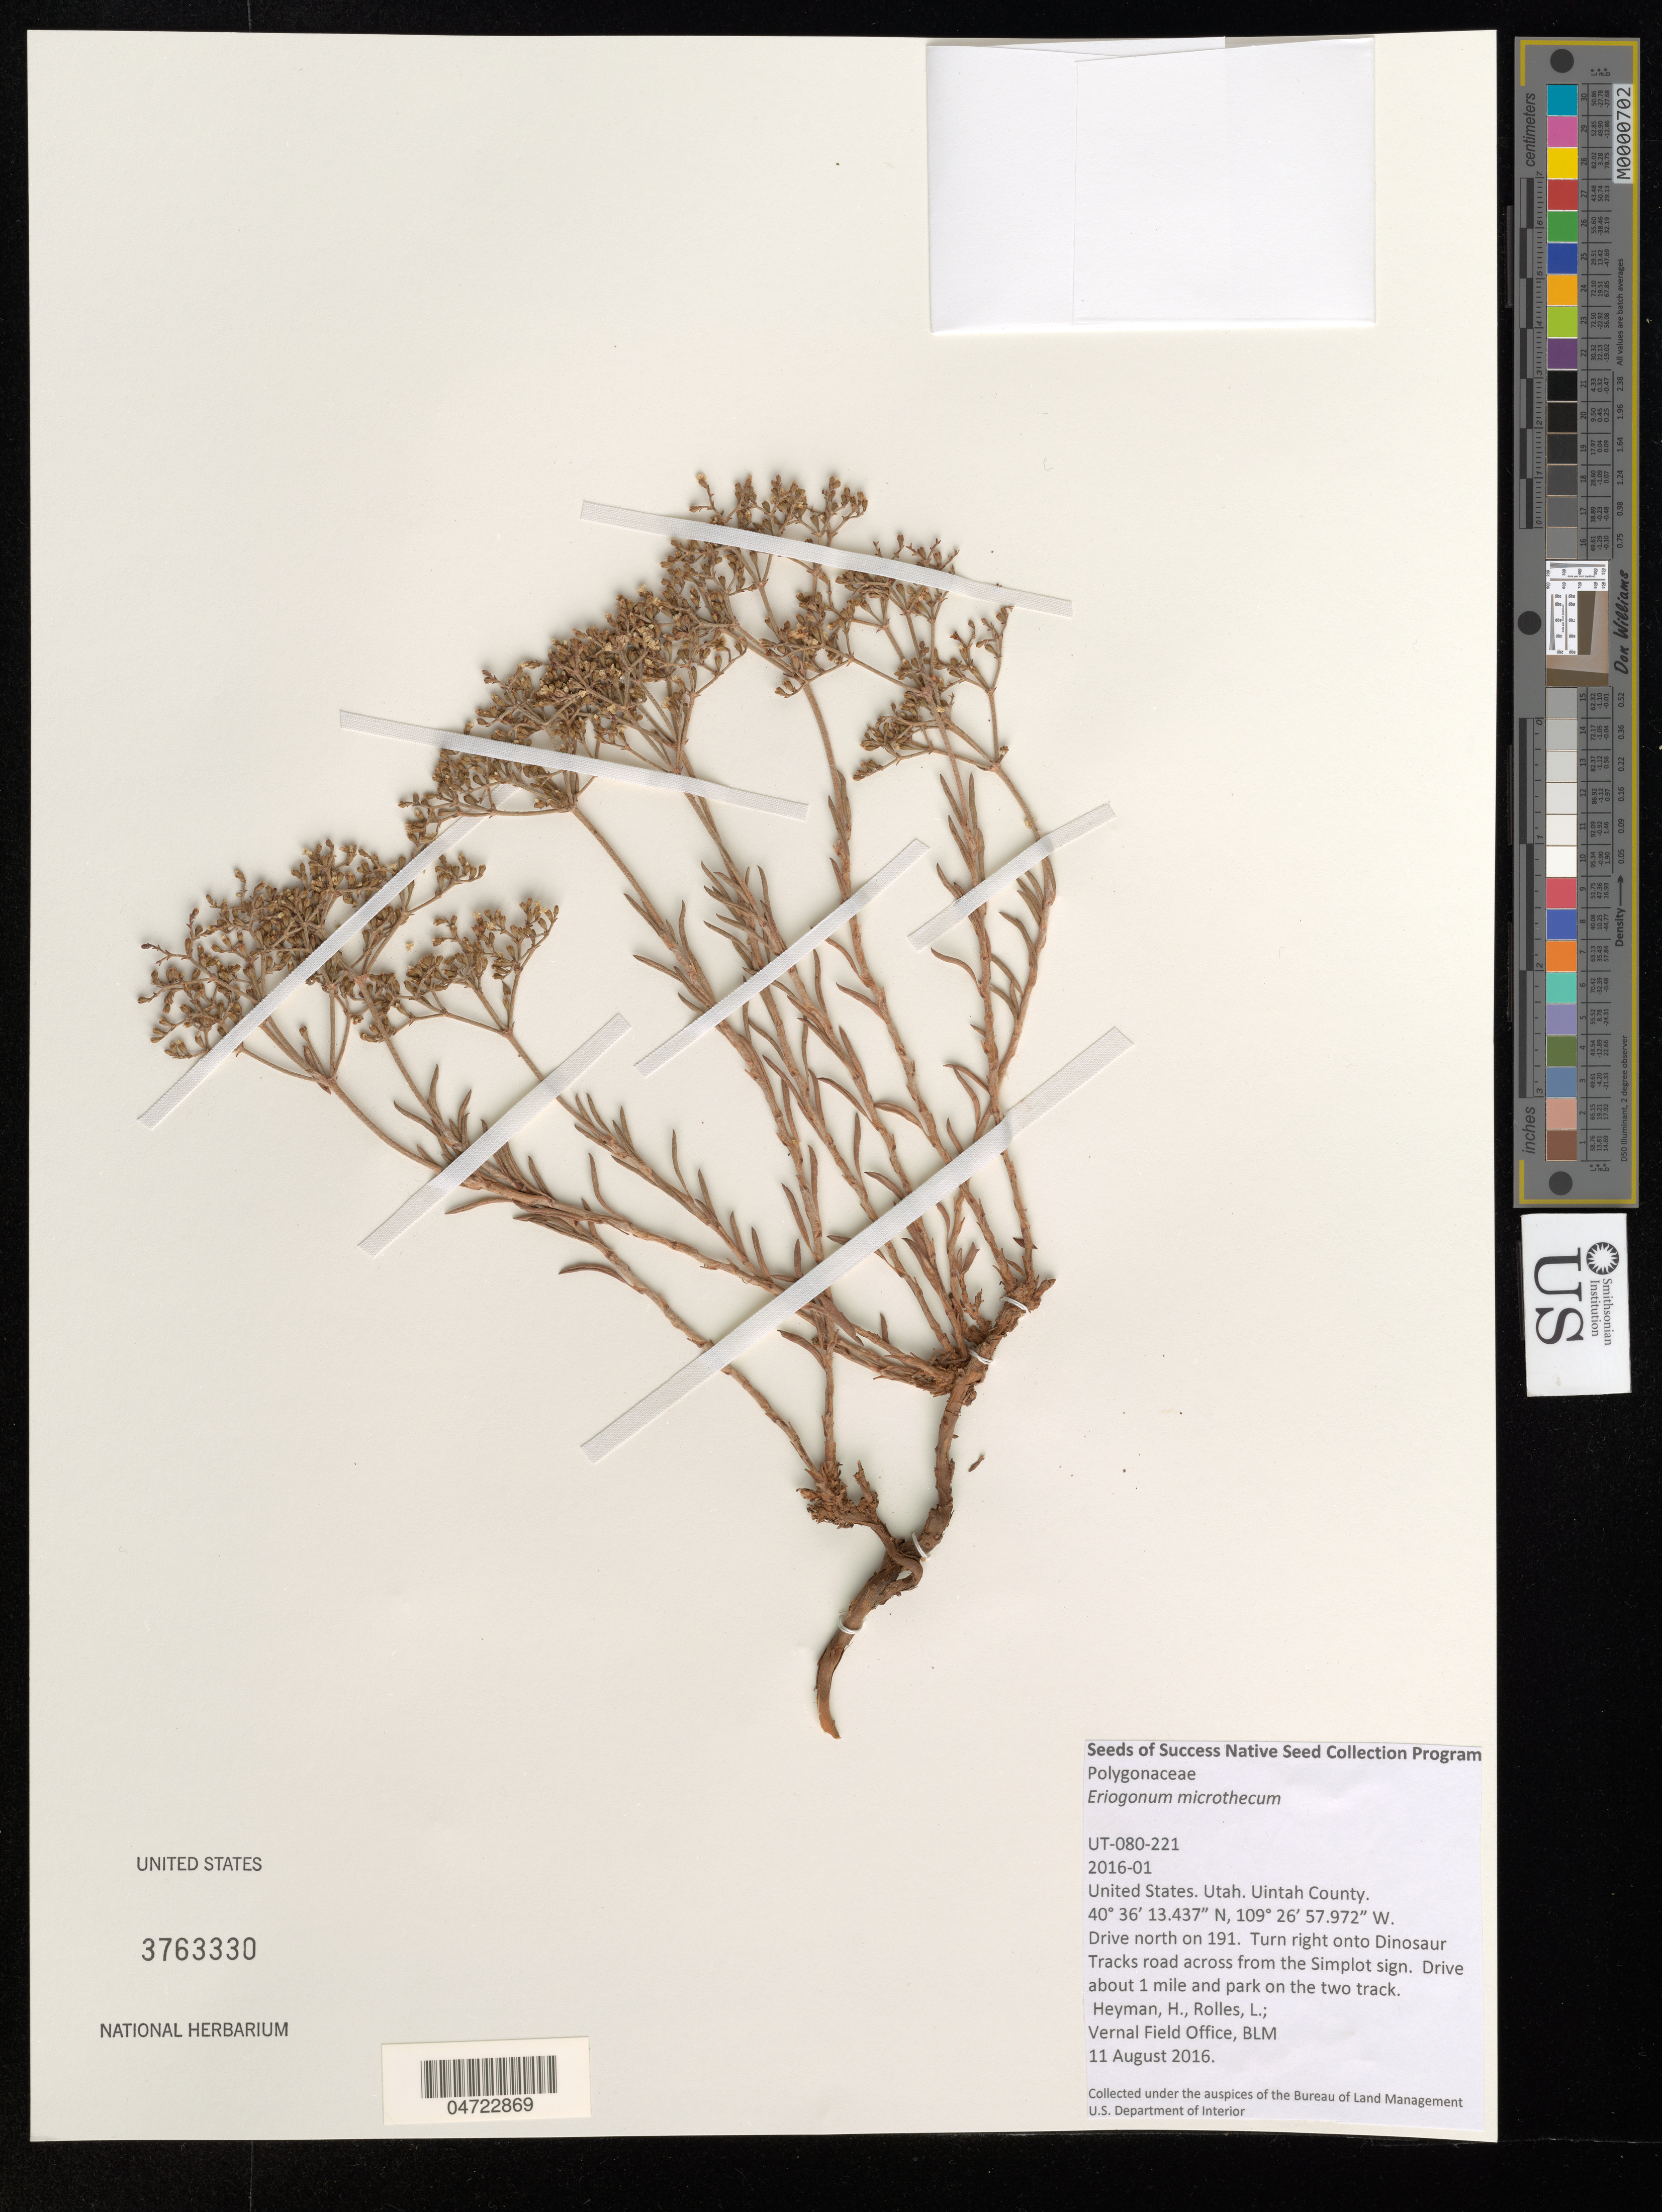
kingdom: Plantae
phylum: Tracheophyta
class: Magnoliopsida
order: Caryophyllales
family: Polygonaceae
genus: Eriogonum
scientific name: Eriogonum microtheca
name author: Nutt.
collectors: H. Heyman & L. Rolles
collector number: UT-080-221/2016-01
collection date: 2016-08-11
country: United States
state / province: Utah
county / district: Uintah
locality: Uintah County. Drive north on 191. Turn right onto Dinosaur Tracks road across from the Simplot sign. Drive about 1 mile and park on the two track.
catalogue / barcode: US 3763330